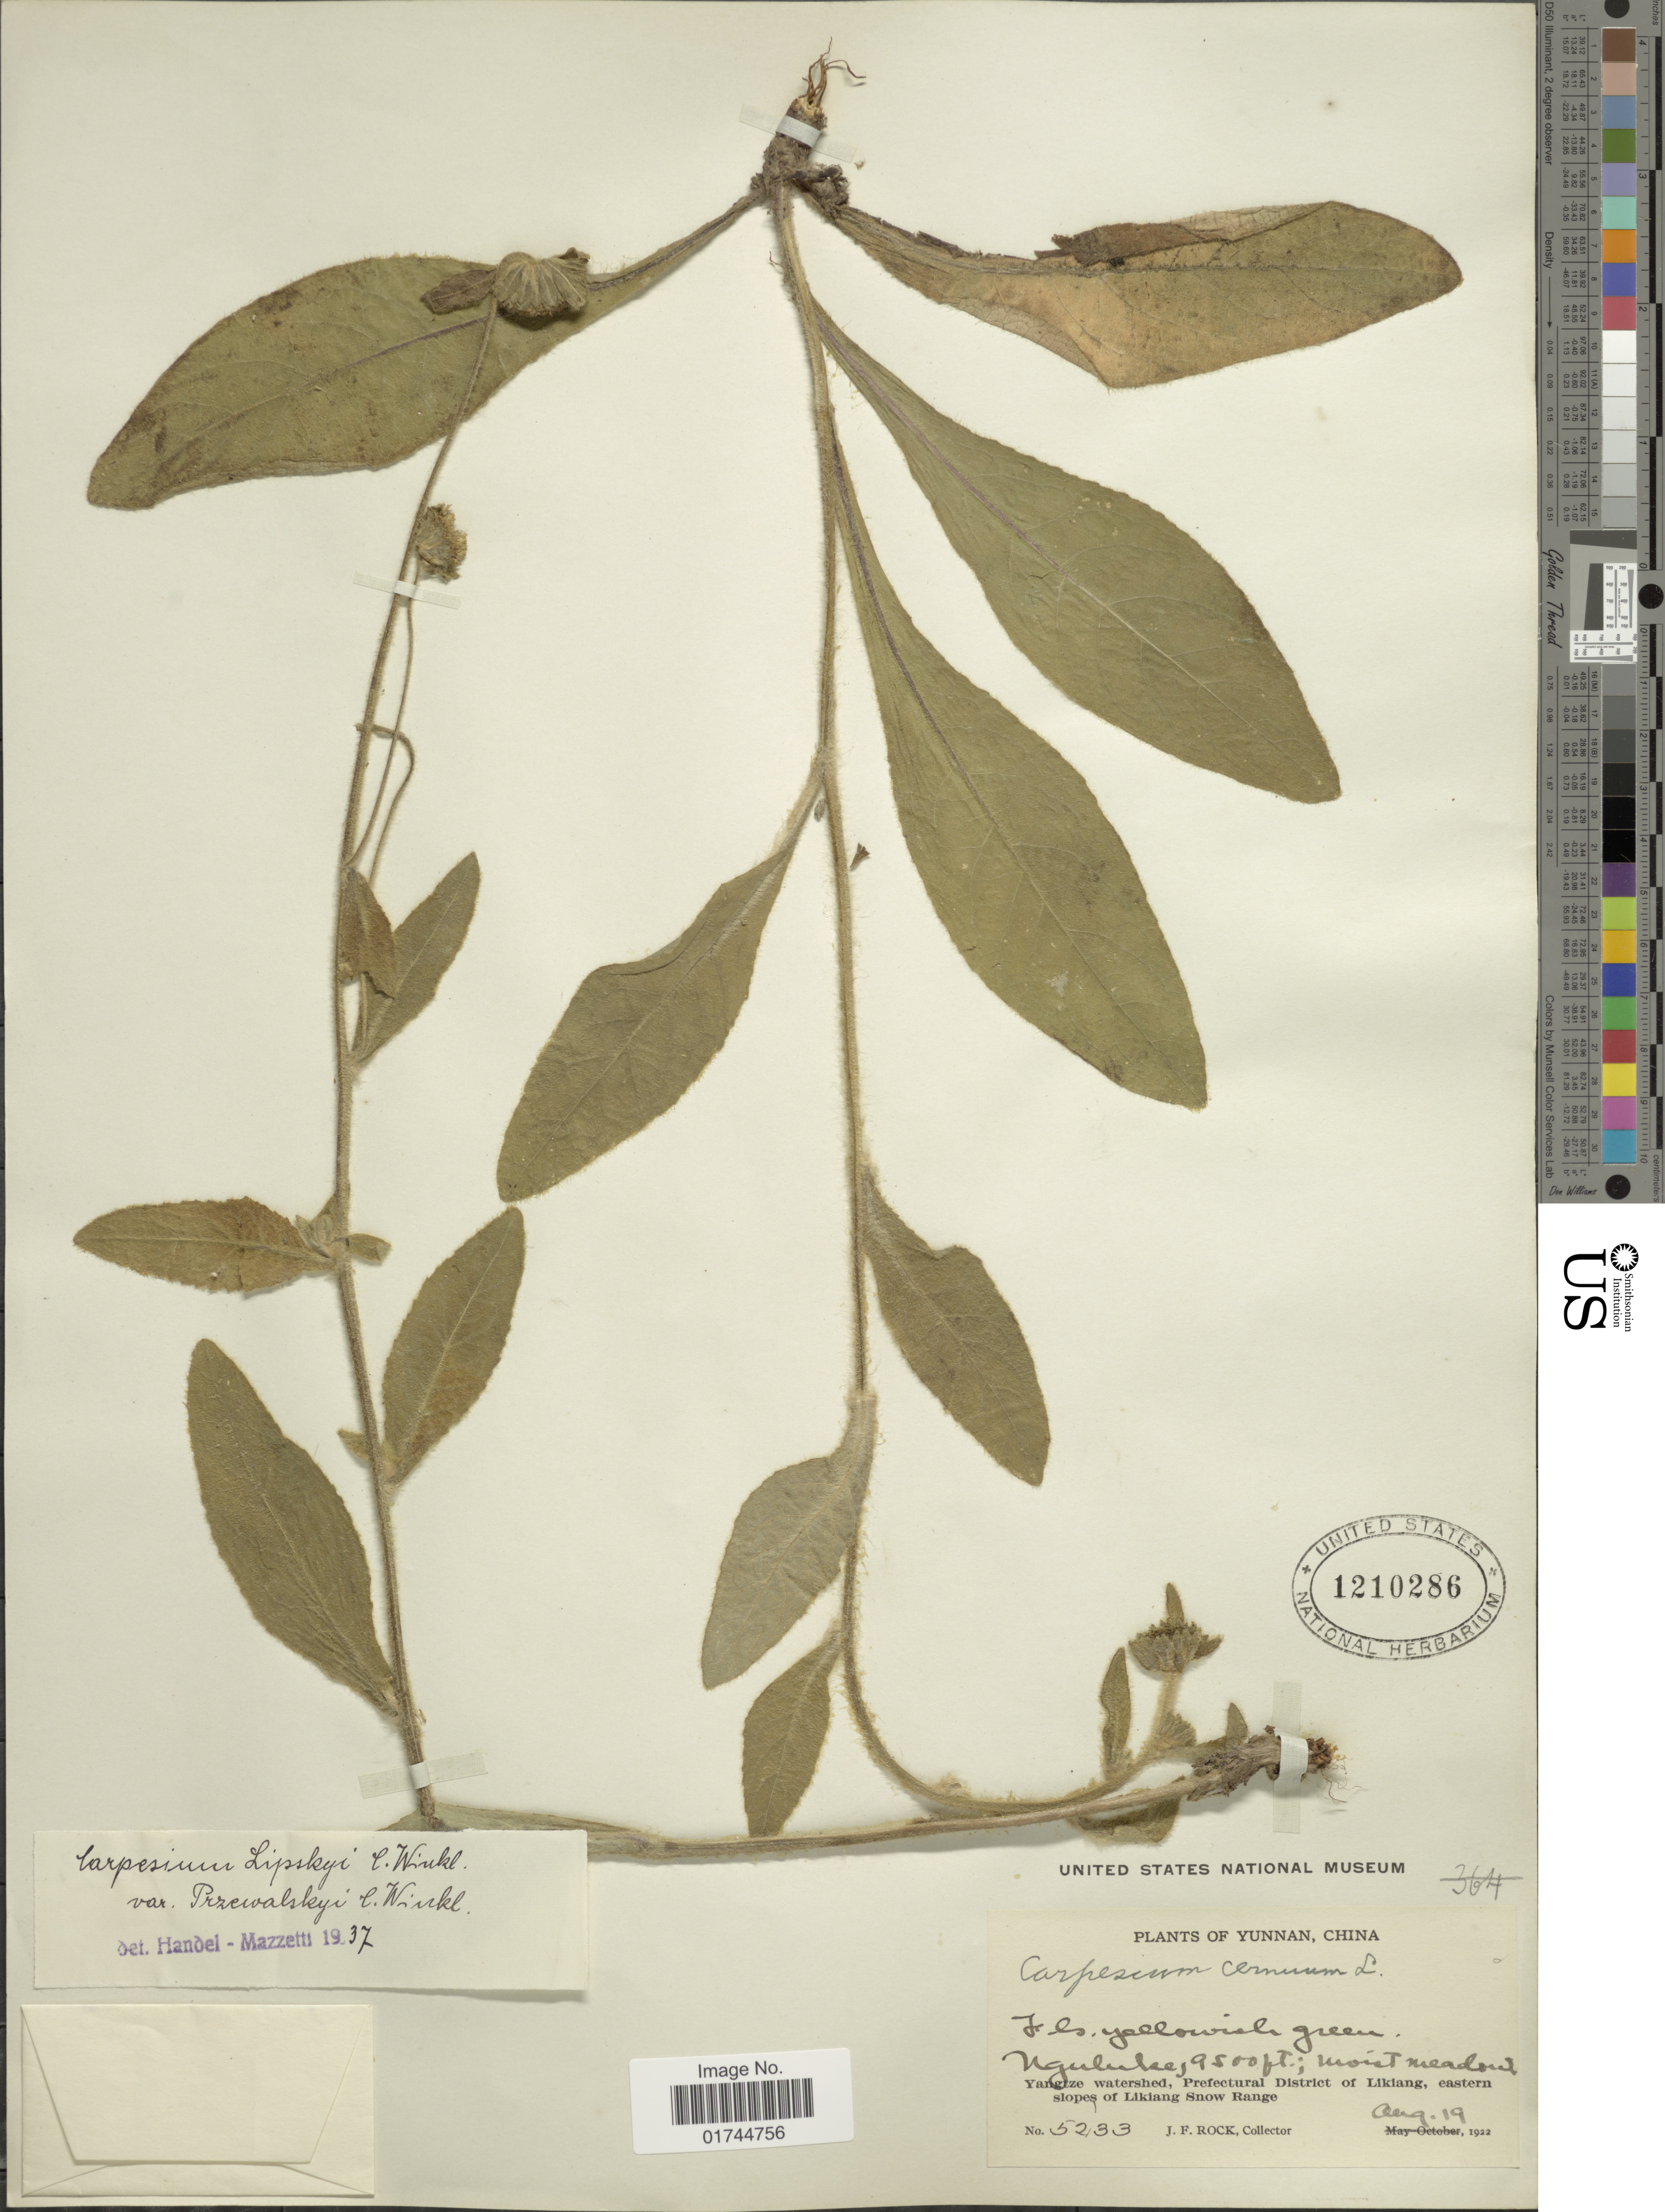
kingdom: Plantae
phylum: Tracheophyta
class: Magnoliopsida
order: Asterales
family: Asteraceae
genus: Carpesium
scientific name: Carpesium lipskyi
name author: C. Winkl.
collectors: J. Rock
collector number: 5233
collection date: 1922-08-19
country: China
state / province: Yunnan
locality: Nguluke, Yangtze watershed, Prefectural District of Likiang, eastern slopes of Likiang Snow Range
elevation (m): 2896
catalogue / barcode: US 1210286